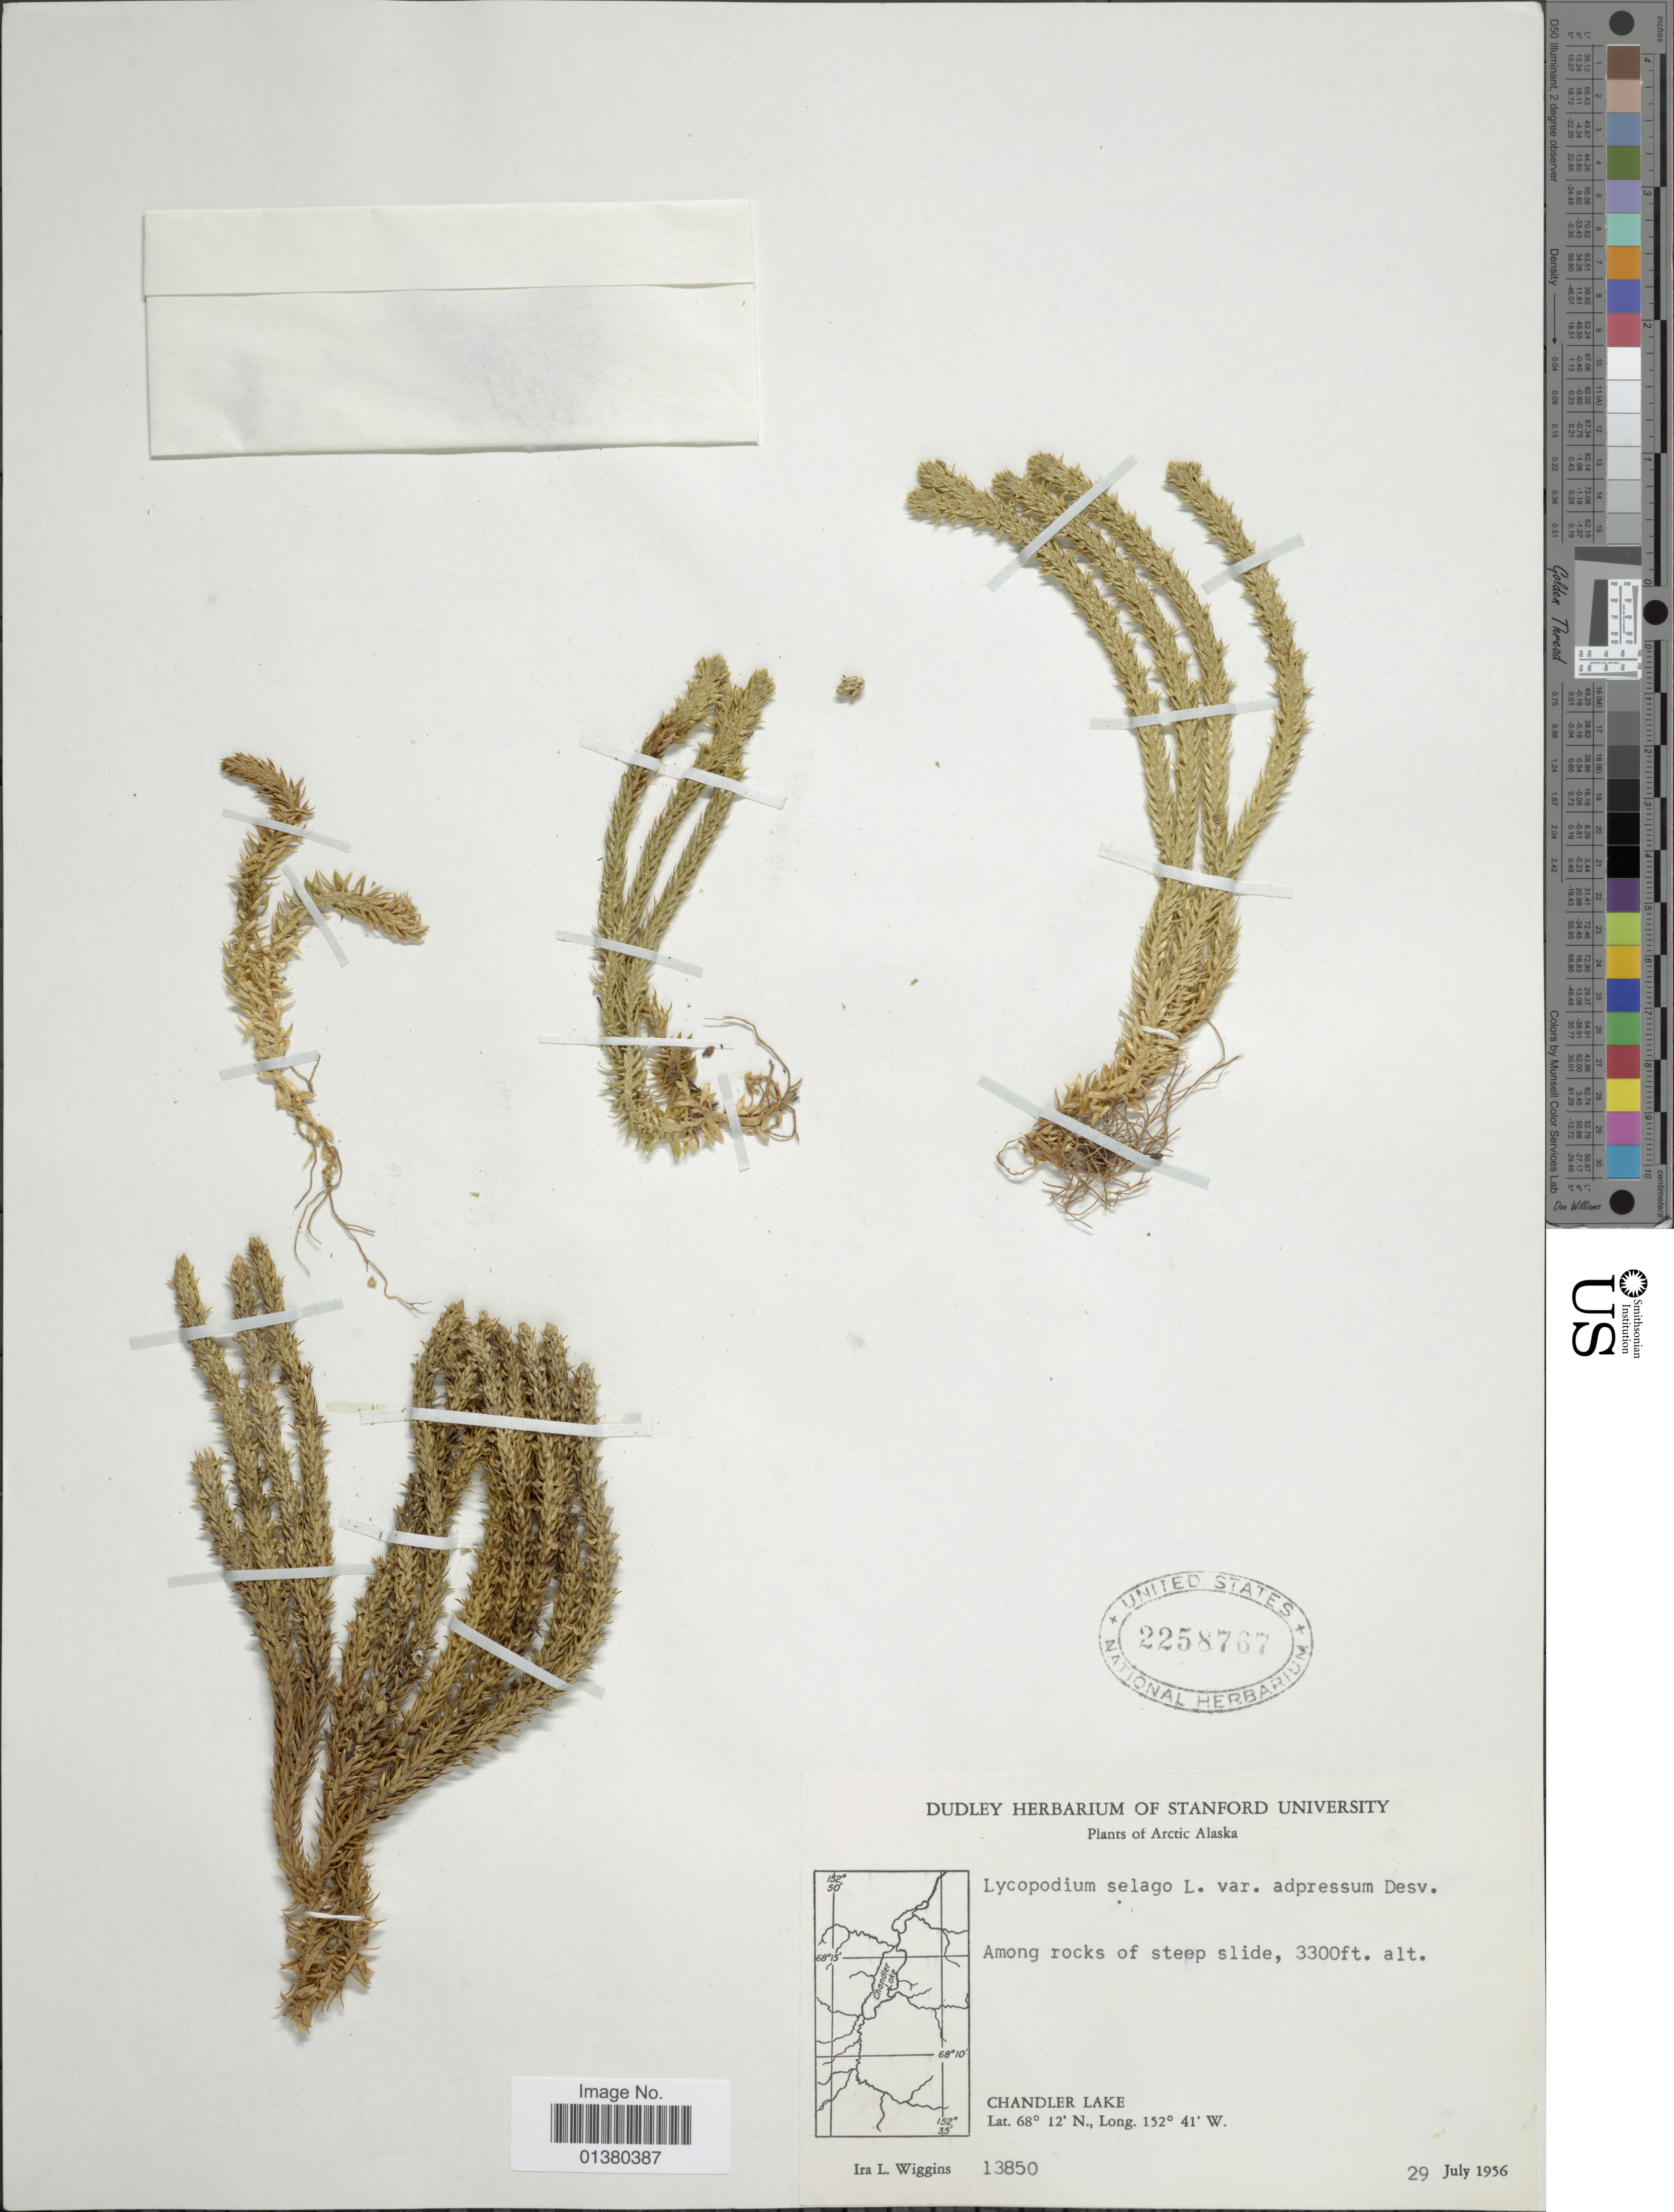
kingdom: Plantae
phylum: Tracheophyta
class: Lycopodiopsida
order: Lycopodiales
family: Lycopodiaceae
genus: Huperzia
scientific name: Huperzia selago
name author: (L.) Bernh. ex Schrank & Mart.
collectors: I. L. Wiggins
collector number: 13850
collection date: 1956-07-29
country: United States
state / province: Alaska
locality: Arctic Alaska, Among rocks of steep slide, Chandler Lake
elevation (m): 1006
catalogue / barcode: US 2258767